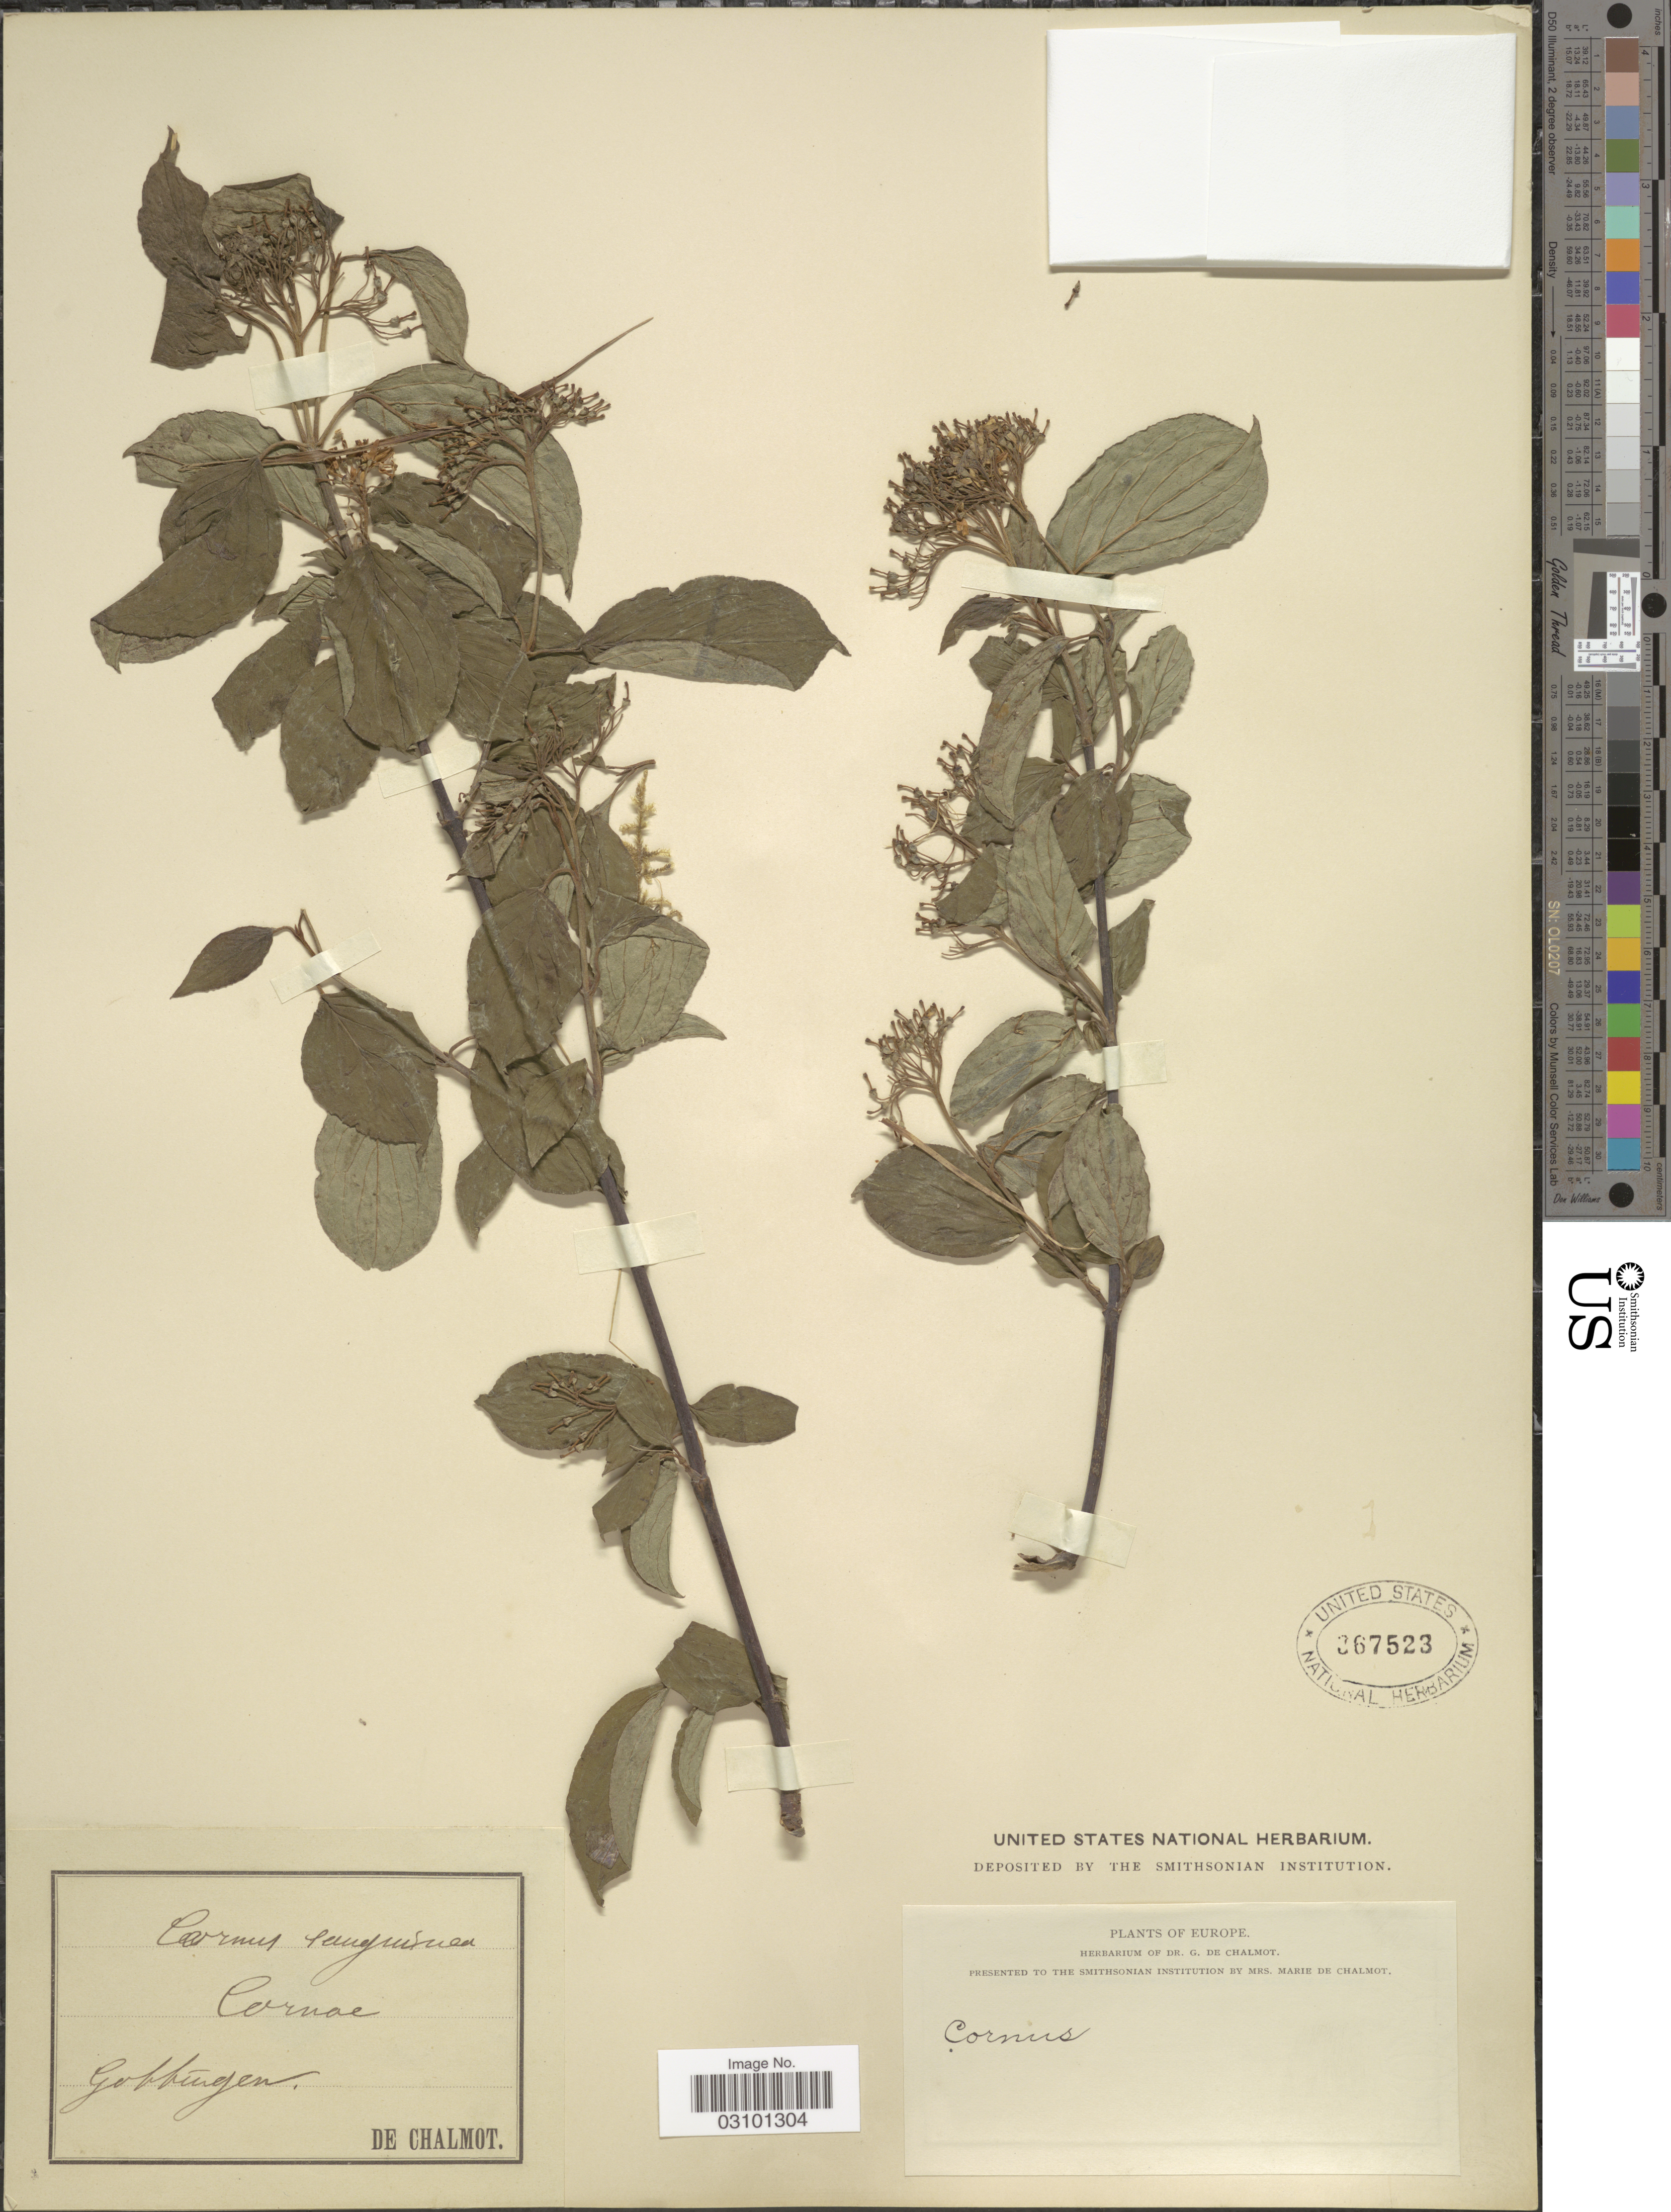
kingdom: Plantae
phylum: Tracheophyta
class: Magnoliopsida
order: Cornales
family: Cornaceae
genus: Cornus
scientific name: Cornus sanguinea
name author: L.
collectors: G. de Chalmot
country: Germany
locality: Europe. Gottingen.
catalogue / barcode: US 367523